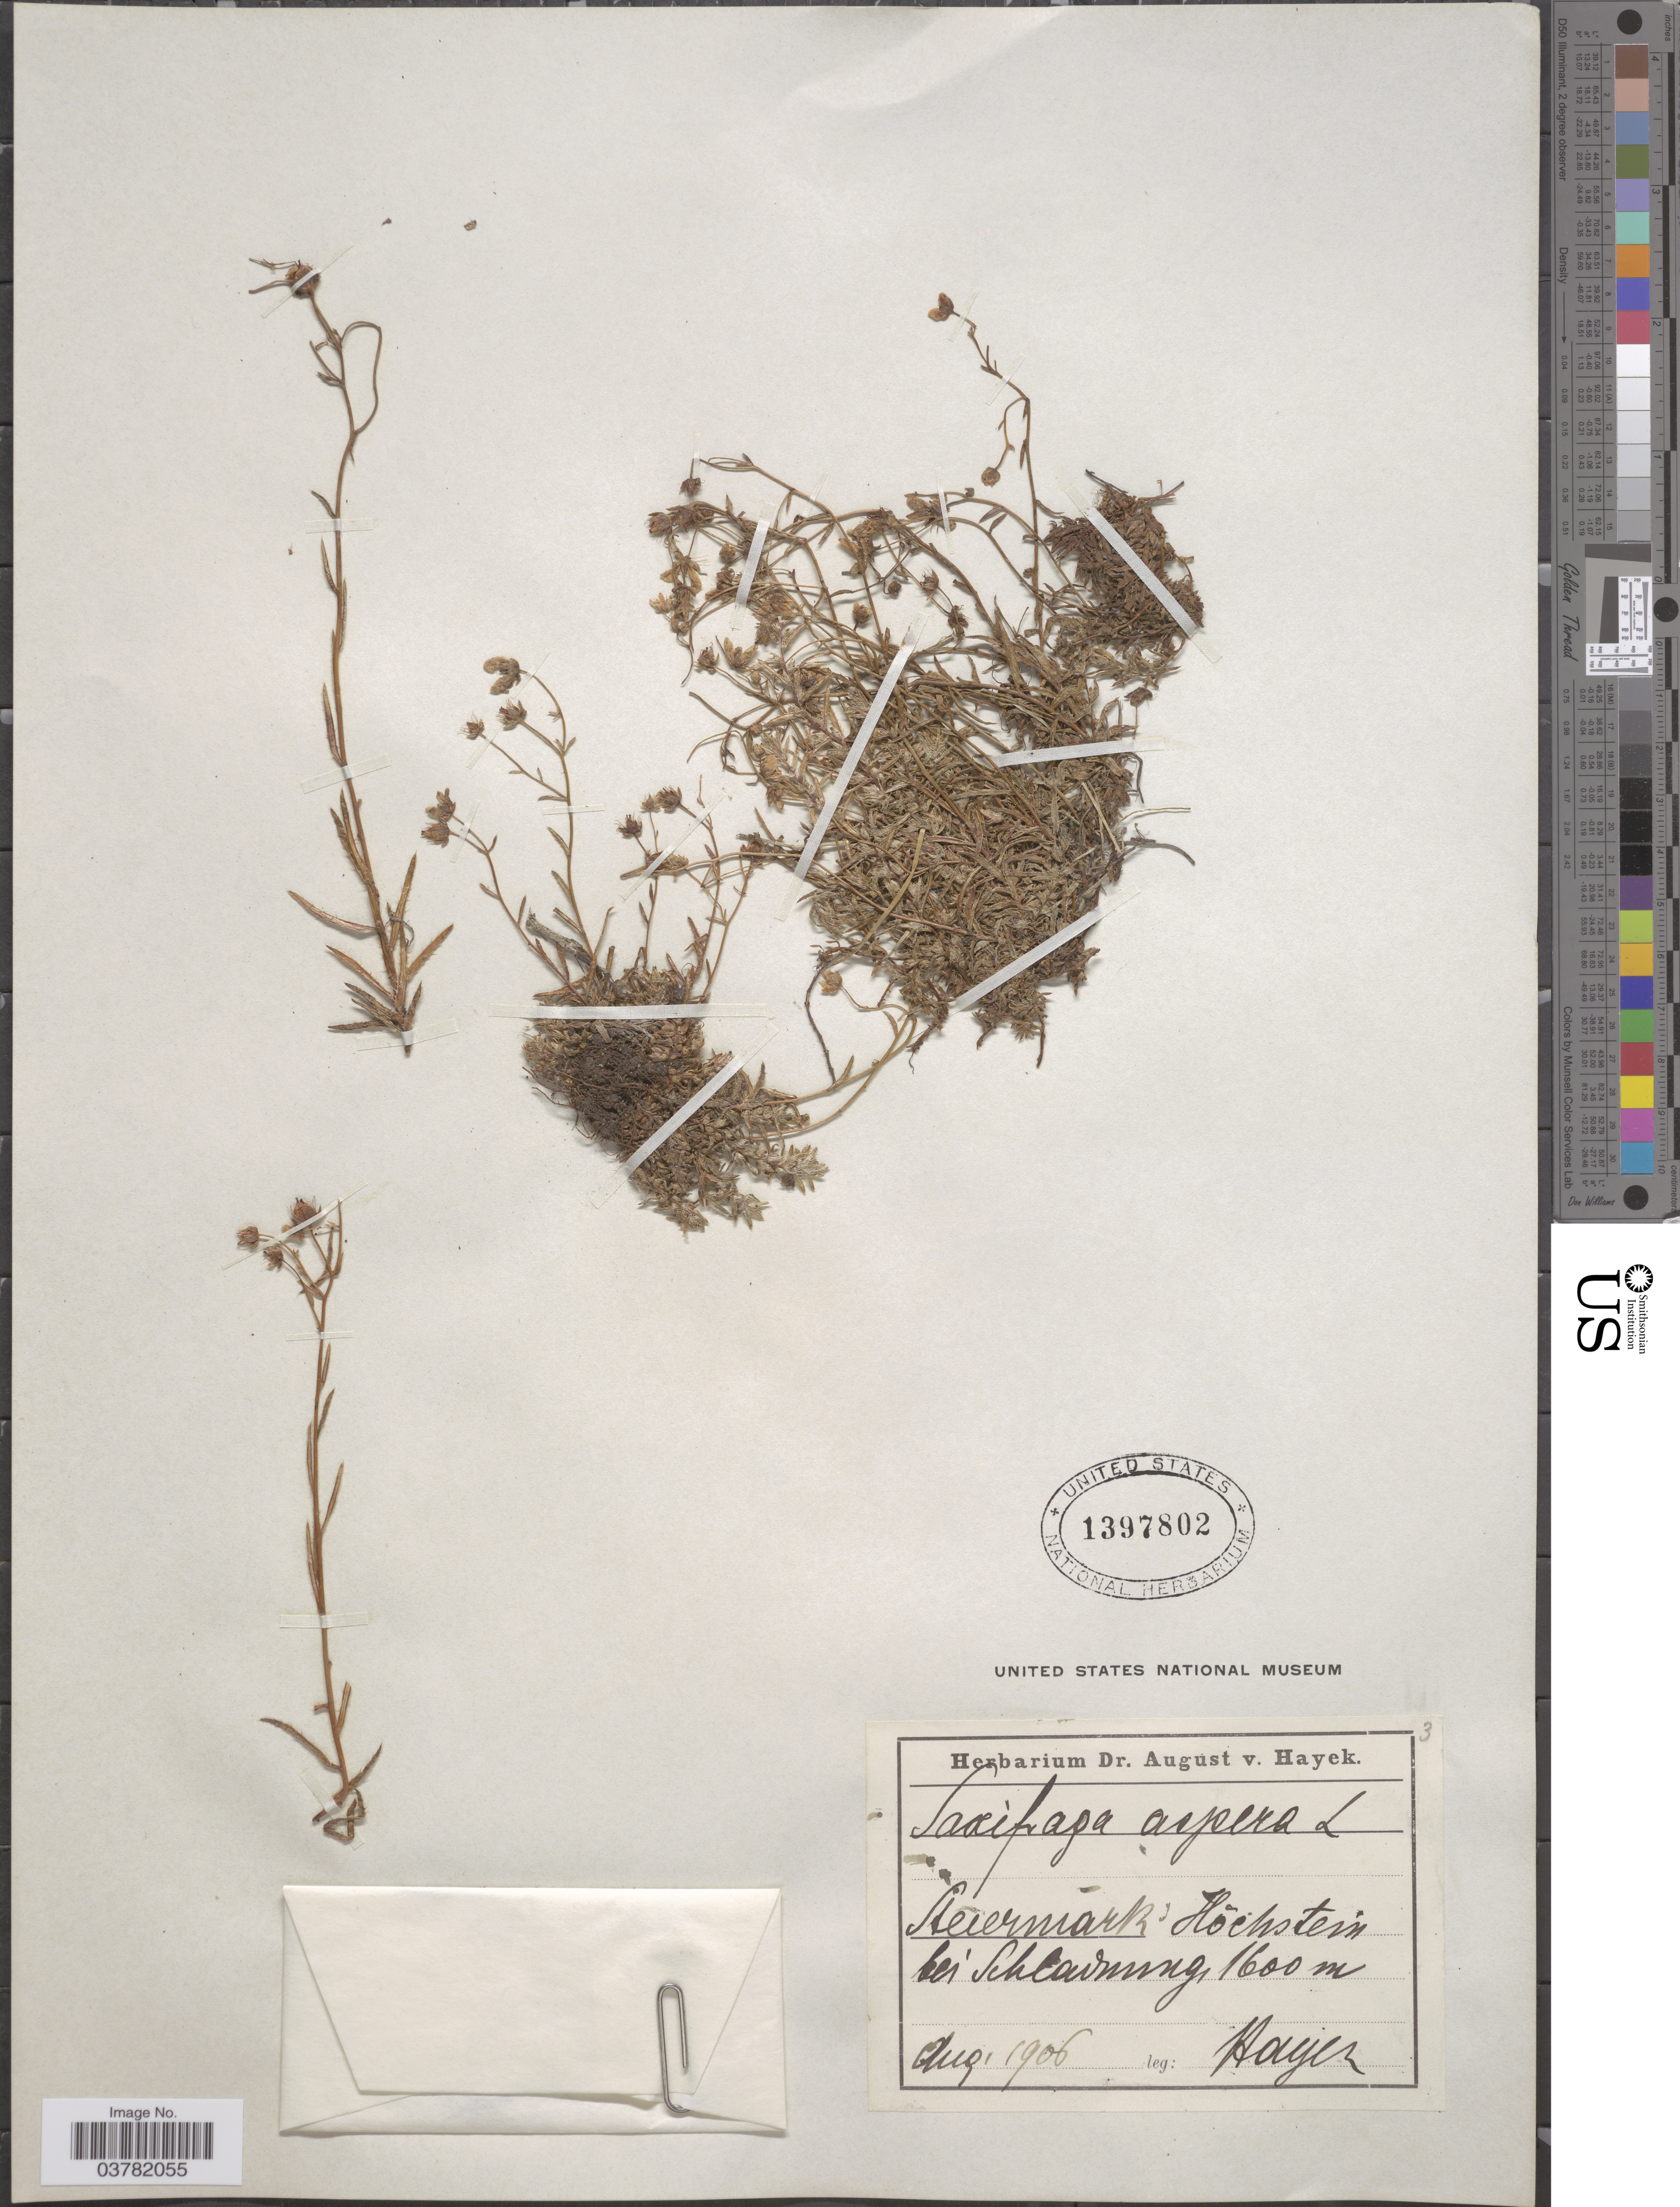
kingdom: Plantae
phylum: Tracheophyta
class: Magnoliopsida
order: Saxifragales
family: Saxifragaceae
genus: Saxifraga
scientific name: Saxifraga aspera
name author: L.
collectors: A. A. von Hayek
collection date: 1906-08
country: Austria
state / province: Steiermark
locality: Höchstein bei Schladming.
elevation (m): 1600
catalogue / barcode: US 1397802